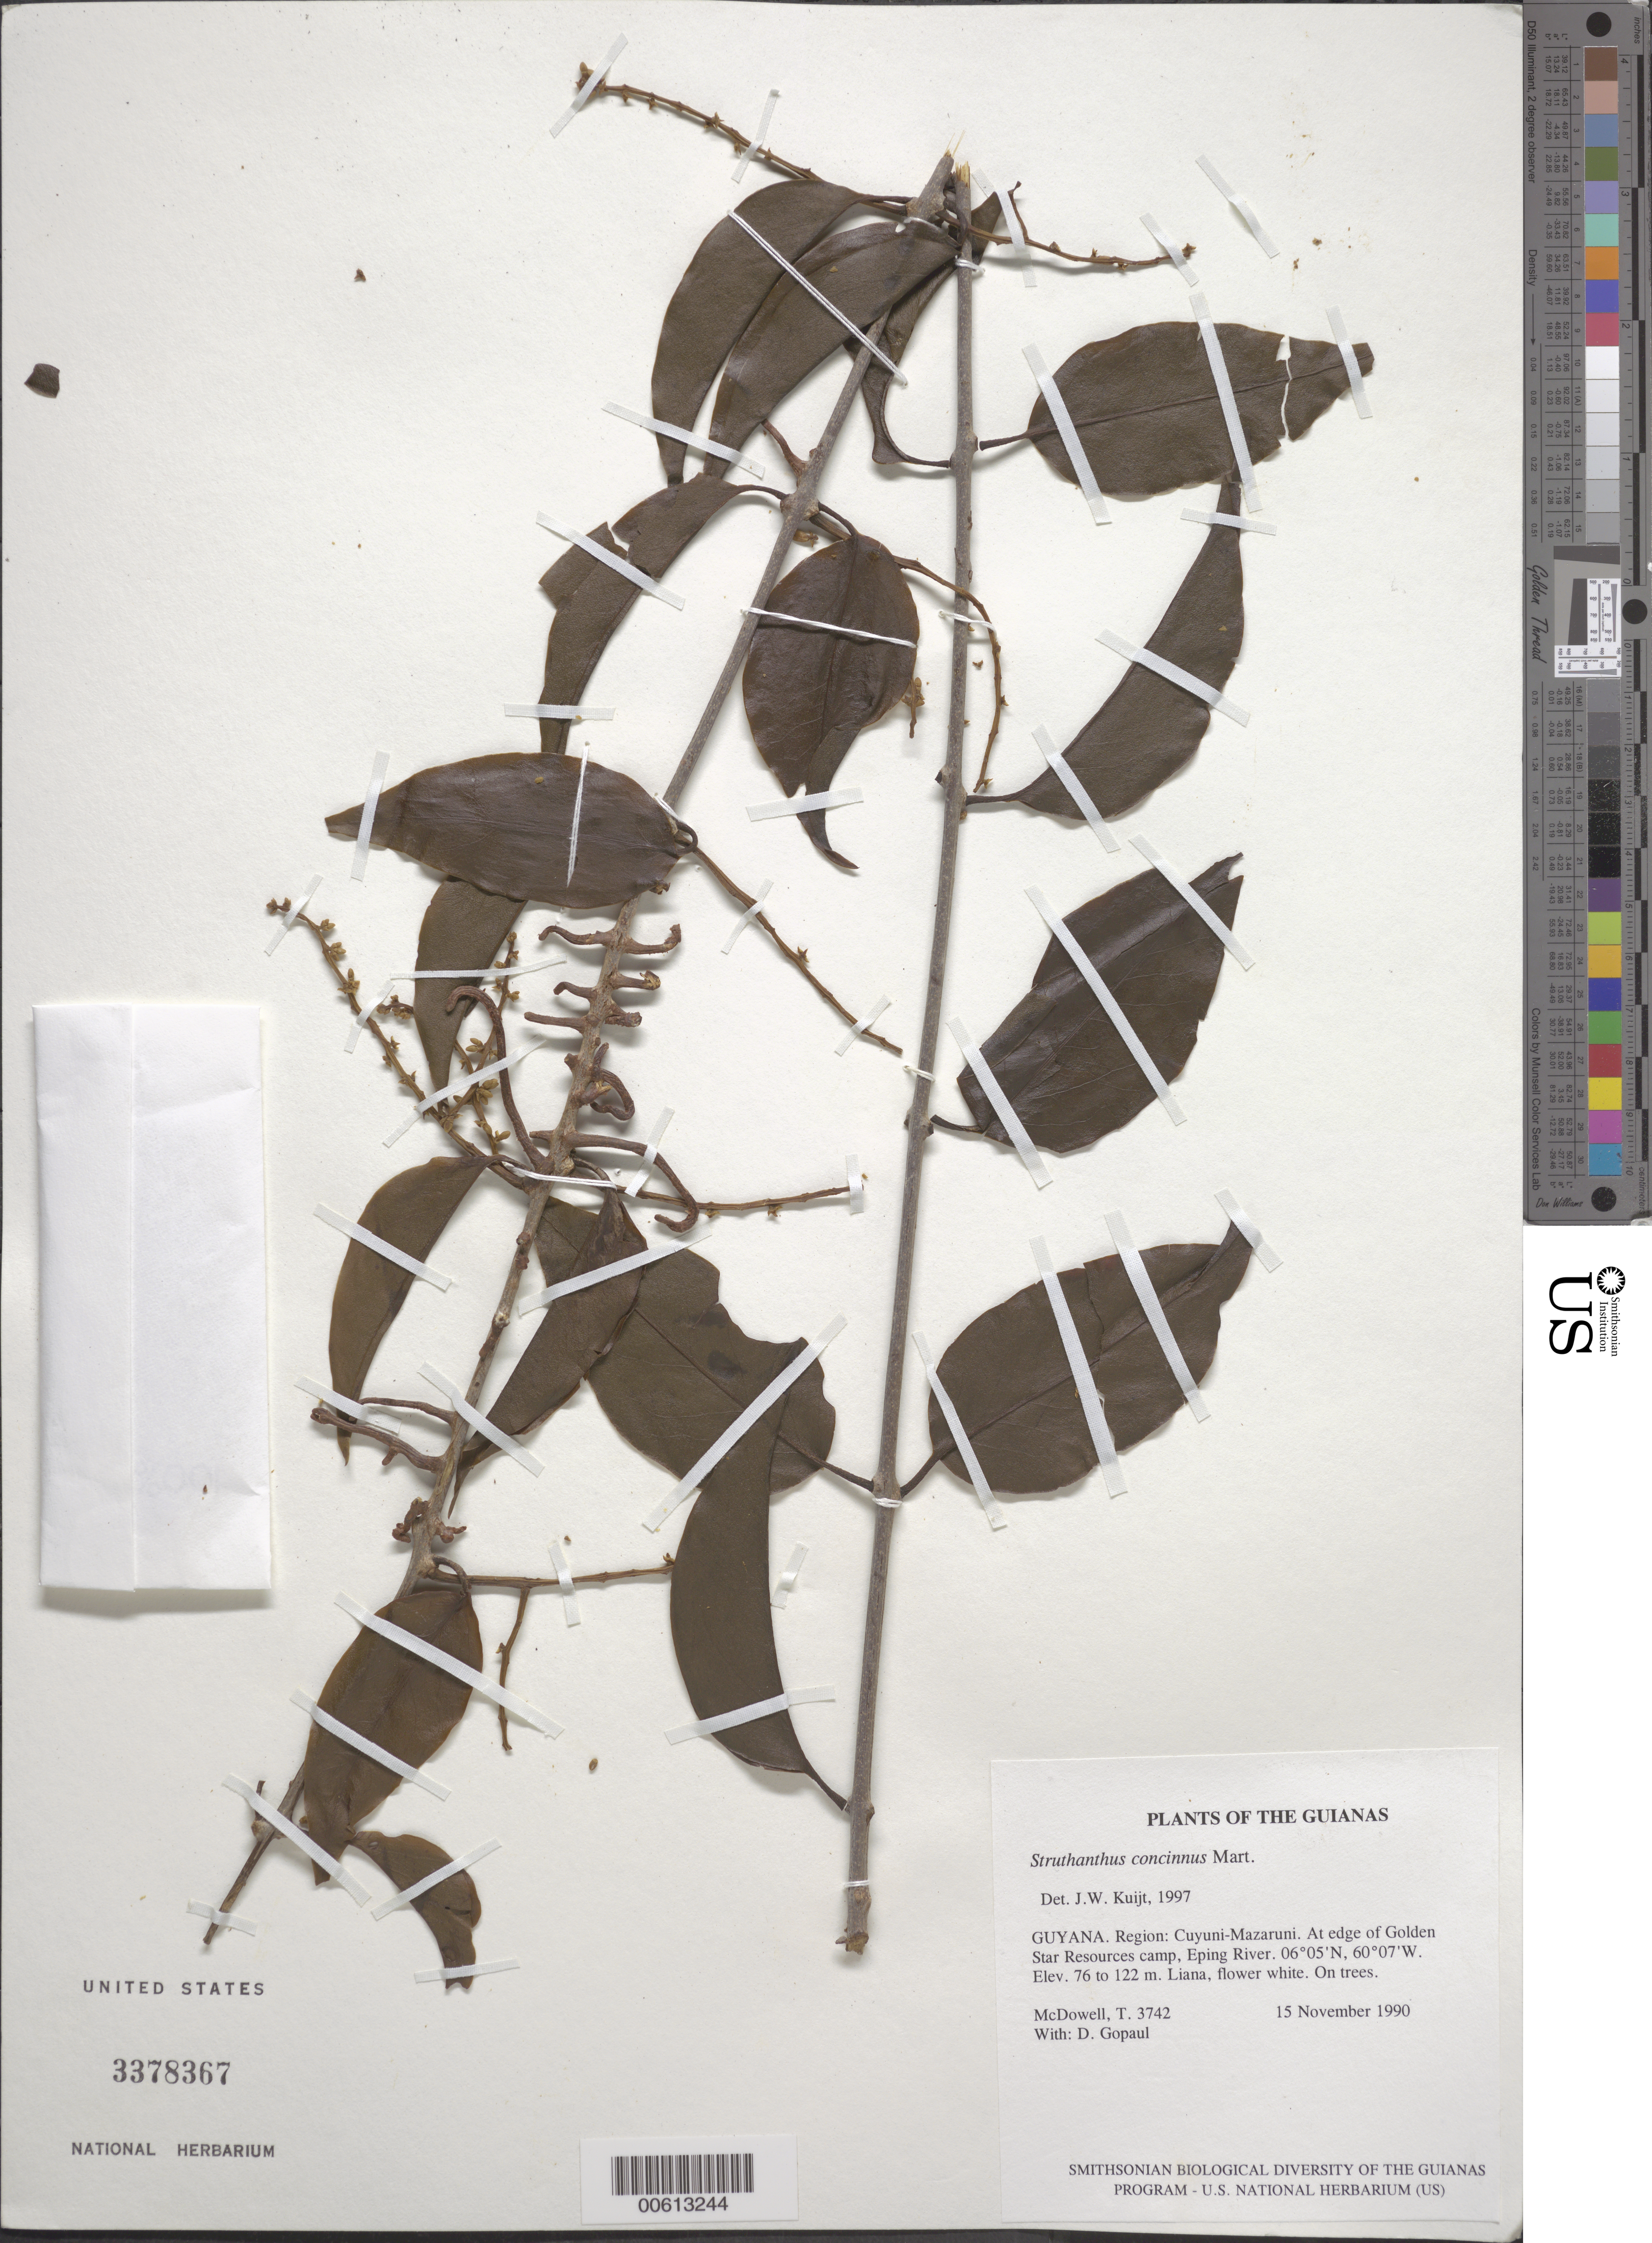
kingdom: Plantae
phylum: Tracheophyta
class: Magnoliopsida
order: Santalales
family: Loranthaceae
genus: Struthanthus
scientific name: Struthanthus concinnus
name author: Mart.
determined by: Kuijt, Job, (CANADA)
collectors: T. McDowell & D. Gopaul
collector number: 3742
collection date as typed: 13 November 1990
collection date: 1990-11-13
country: Guyana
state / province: Cuyuni-Mazaruni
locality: At edge of clearing, Golden Star Resources camp, Eping River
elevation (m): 76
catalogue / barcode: US 3378367